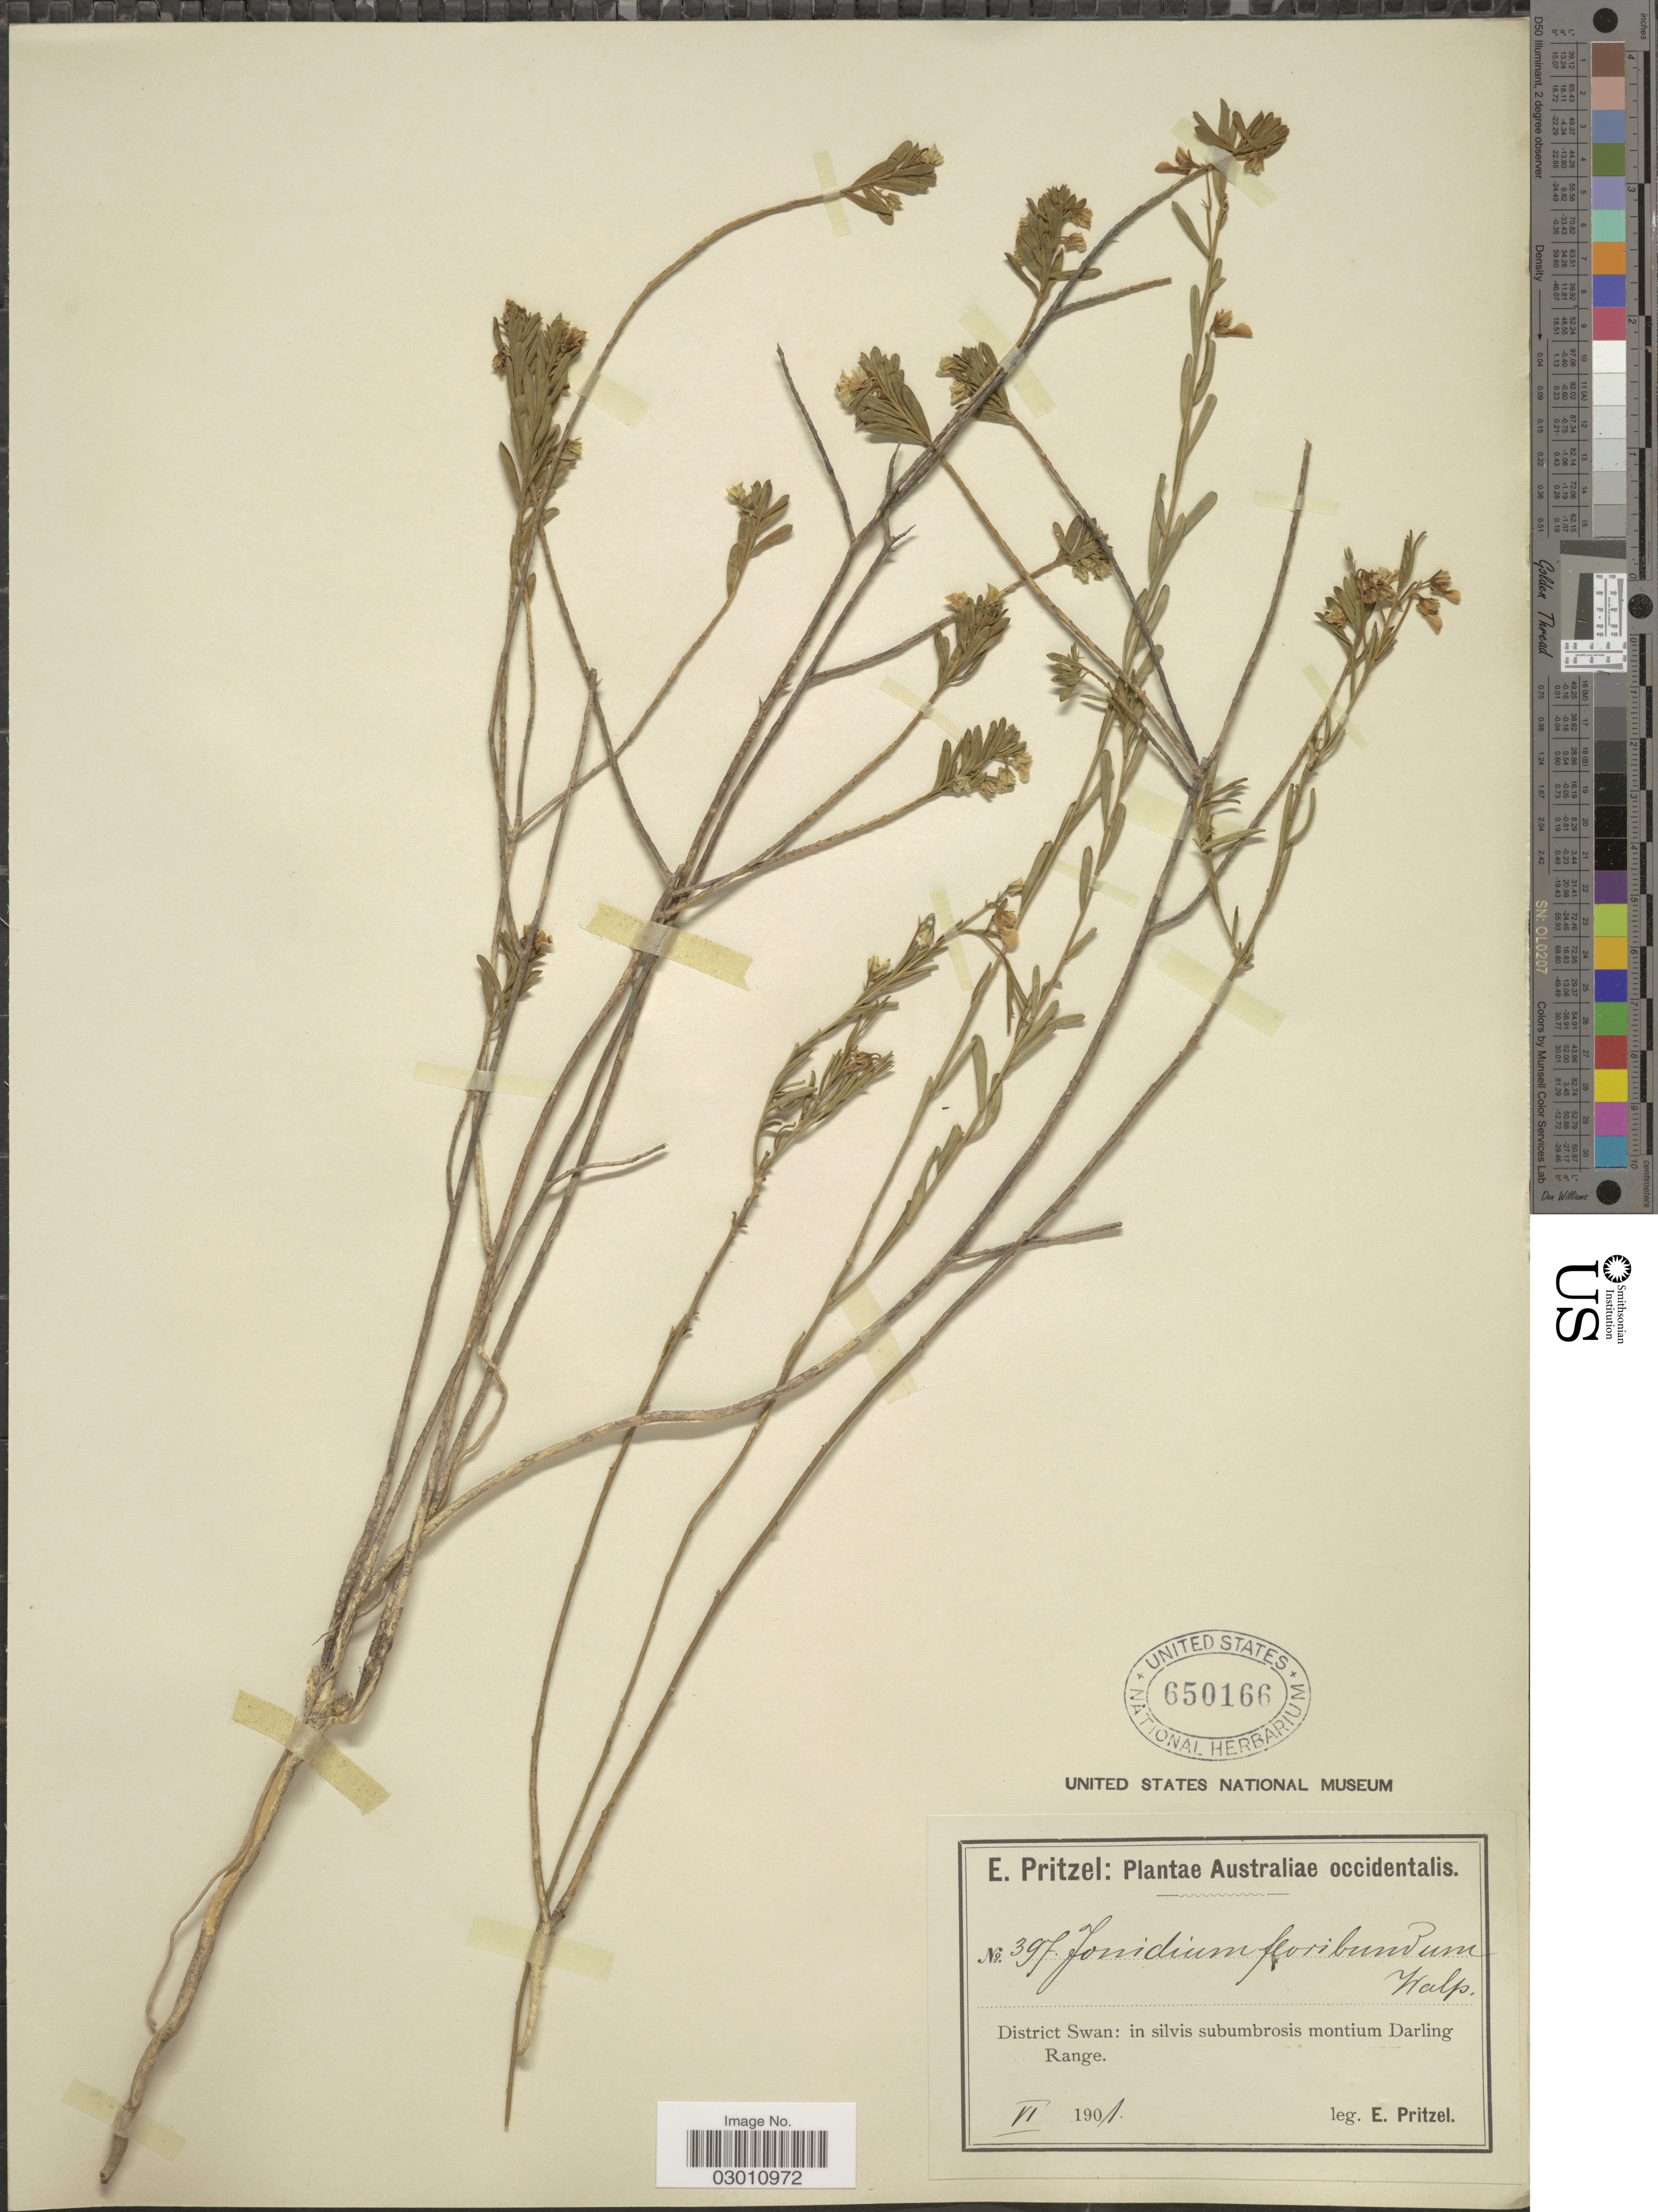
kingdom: Plantae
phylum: Tracheophyta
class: Magnoliopsida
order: Malpighiales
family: Violaceae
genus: Pigea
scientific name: Pigea floribunda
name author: Lindl.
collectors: E. G. Pritzel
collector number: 397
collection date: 1901-06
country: Australia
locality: Australiae occidentalis. District Swan: in silvis subumbrosis montium Darling Range.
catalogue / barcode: US 650166